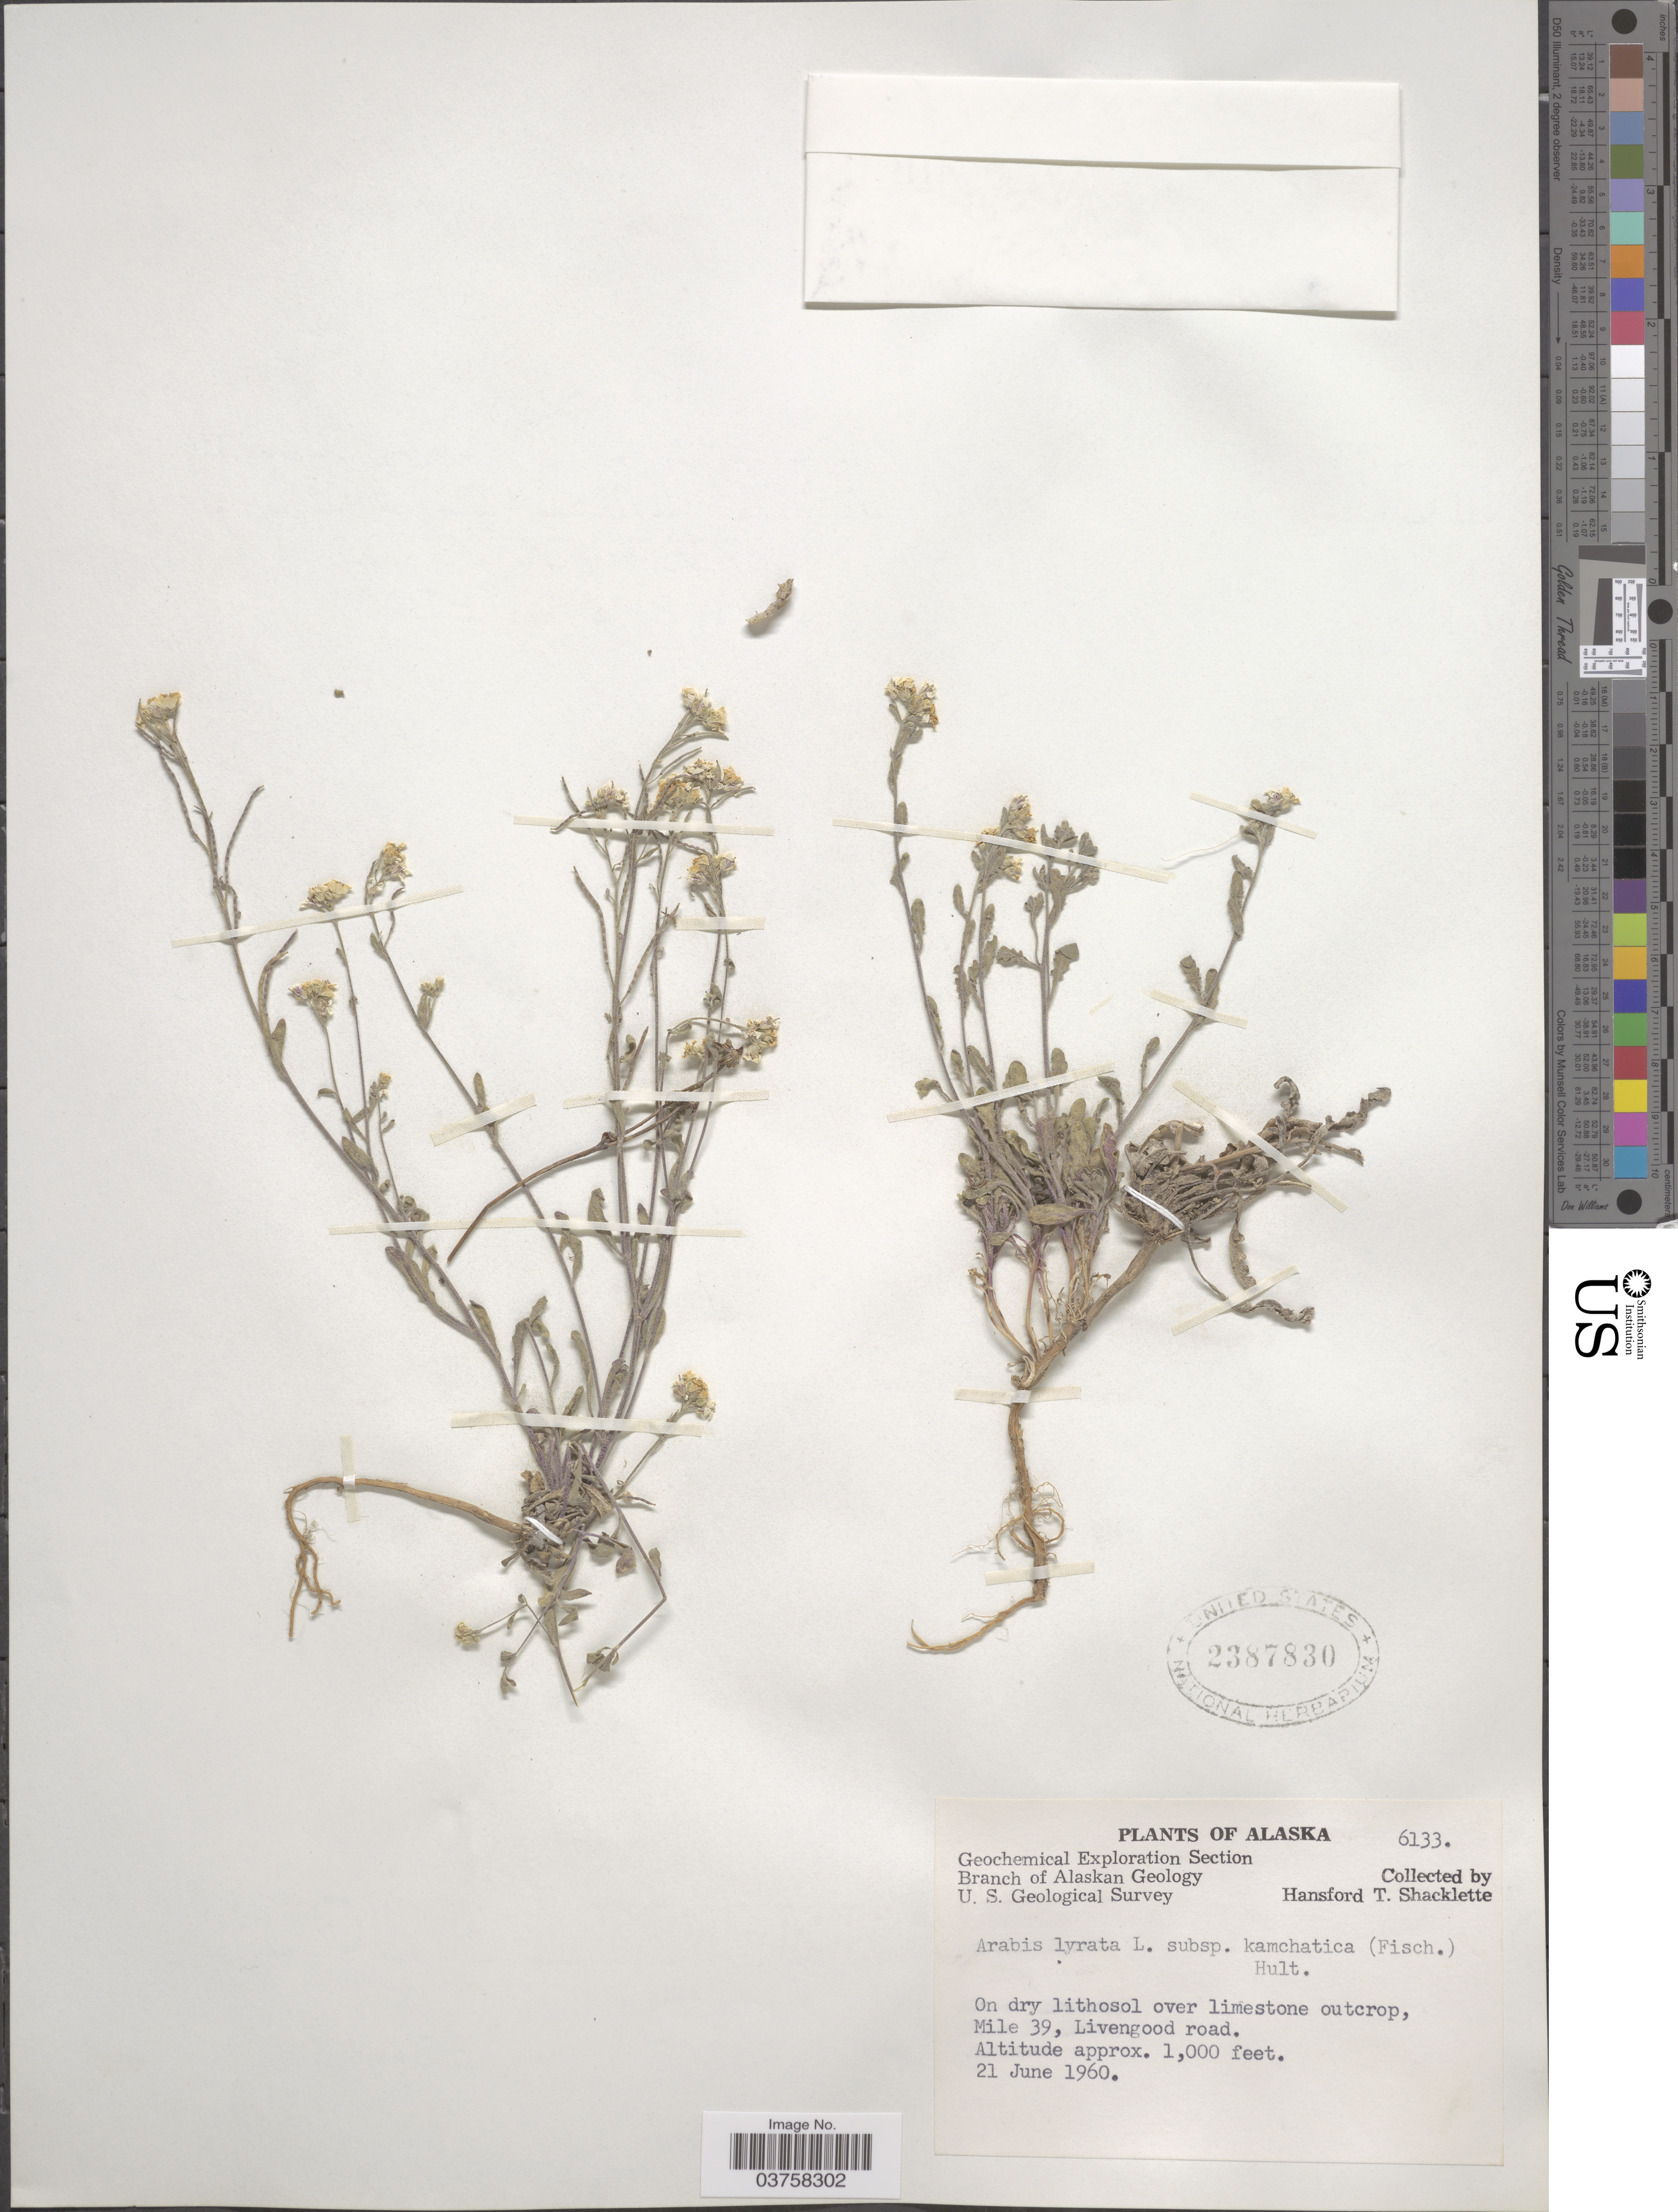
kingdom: Plantae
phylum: Tracheophyta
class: Magnoliopsida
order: Brassicales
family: Brassicaceae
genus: Arabidopsis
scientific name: Arabidopsis lyrata subsp. kamchatica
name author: (Fisch. ex DC.) O'Kane & Al-Shehbaz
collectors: H. Shacklette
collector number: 6133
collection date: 1960-06-21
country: United States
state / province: Alaska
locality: Mile 39, Livengood road.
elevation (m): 305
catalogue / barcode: US 2387830